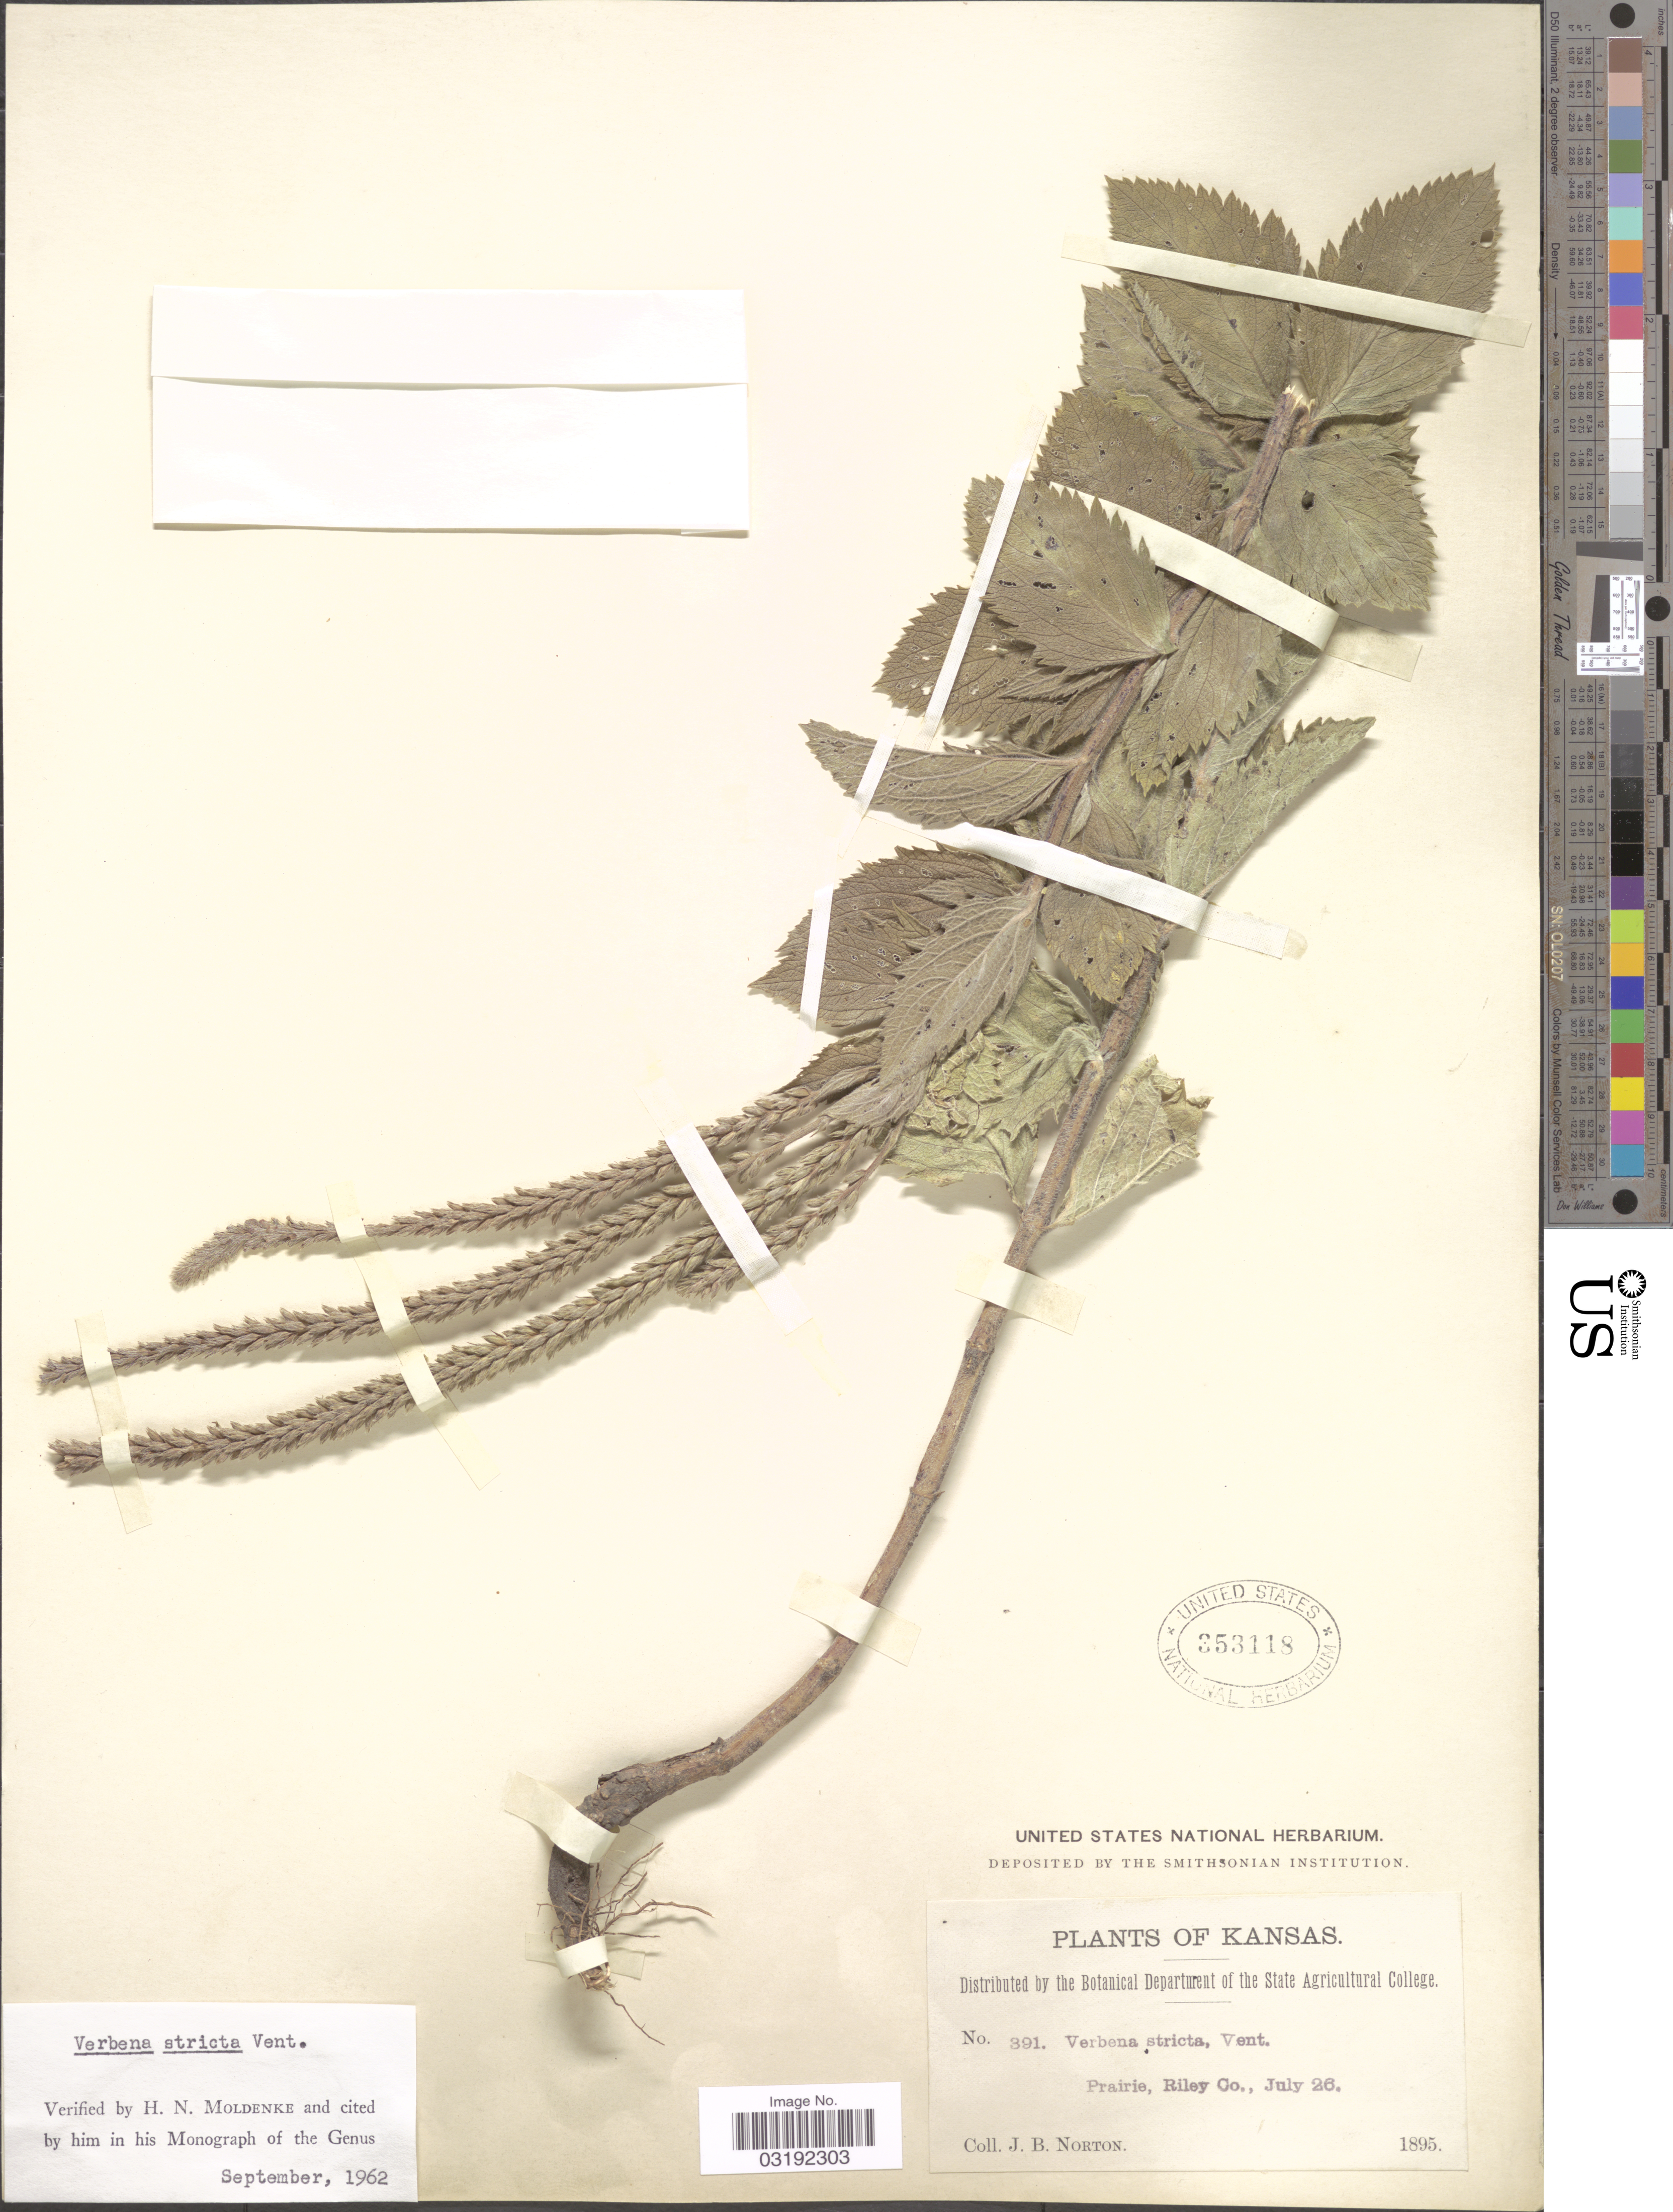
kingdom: Plantae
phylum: Tracheophyta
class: Magnoliopsida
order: Lamiales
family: Verbenaceae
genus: Verbena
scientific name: Verbena stricta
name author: Vent.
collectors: J. B. Norton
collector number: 391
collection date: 1895-07-26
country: United States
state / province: Kansas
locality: Prairie, Riley Co.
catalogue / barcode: US 353118